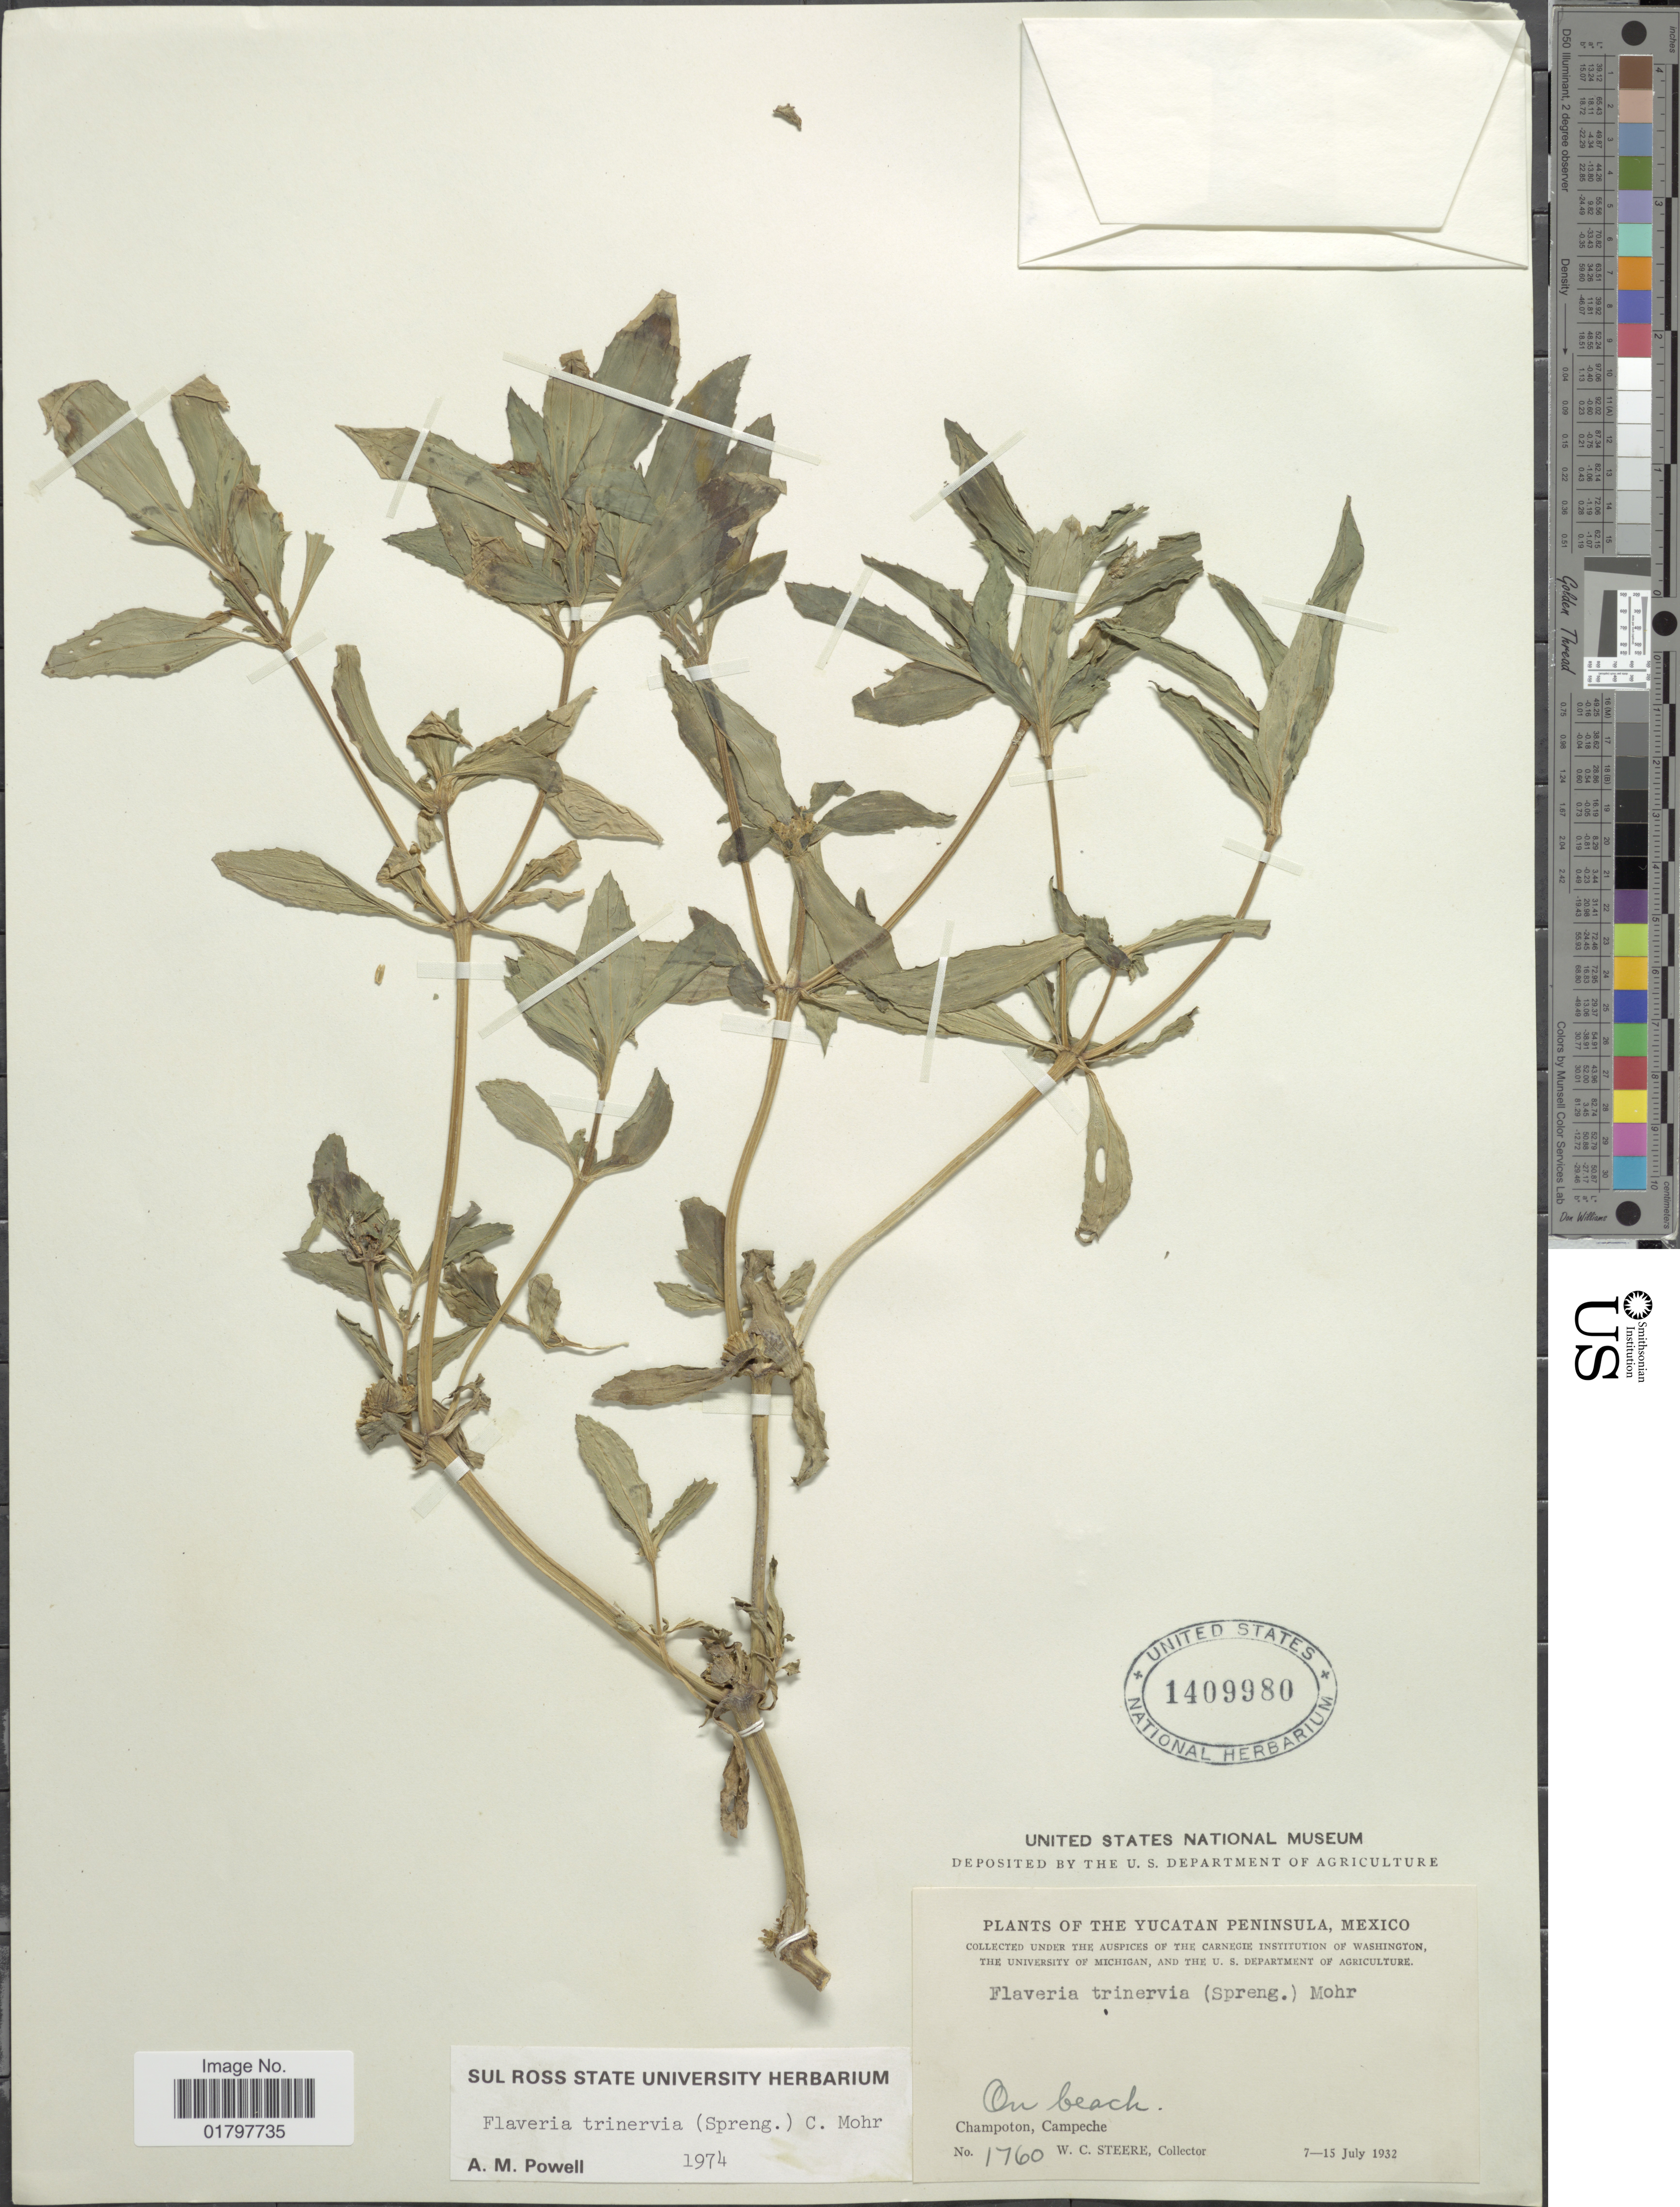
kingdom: Plantae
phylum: Tracheophyta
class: Magnoliopsida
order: Asterales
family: Asteraceae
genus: Flaveria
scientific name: Flaveria trinervia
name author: (Spreng.) C. Mohr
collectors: W. C. Steere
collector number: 1760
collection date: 1932-07-07/1932-07-15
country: Mexico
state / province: Campeche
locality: Yucatan Peninsula, Mexico. On beach. Champoton, Campeche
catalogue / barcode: US 1409980